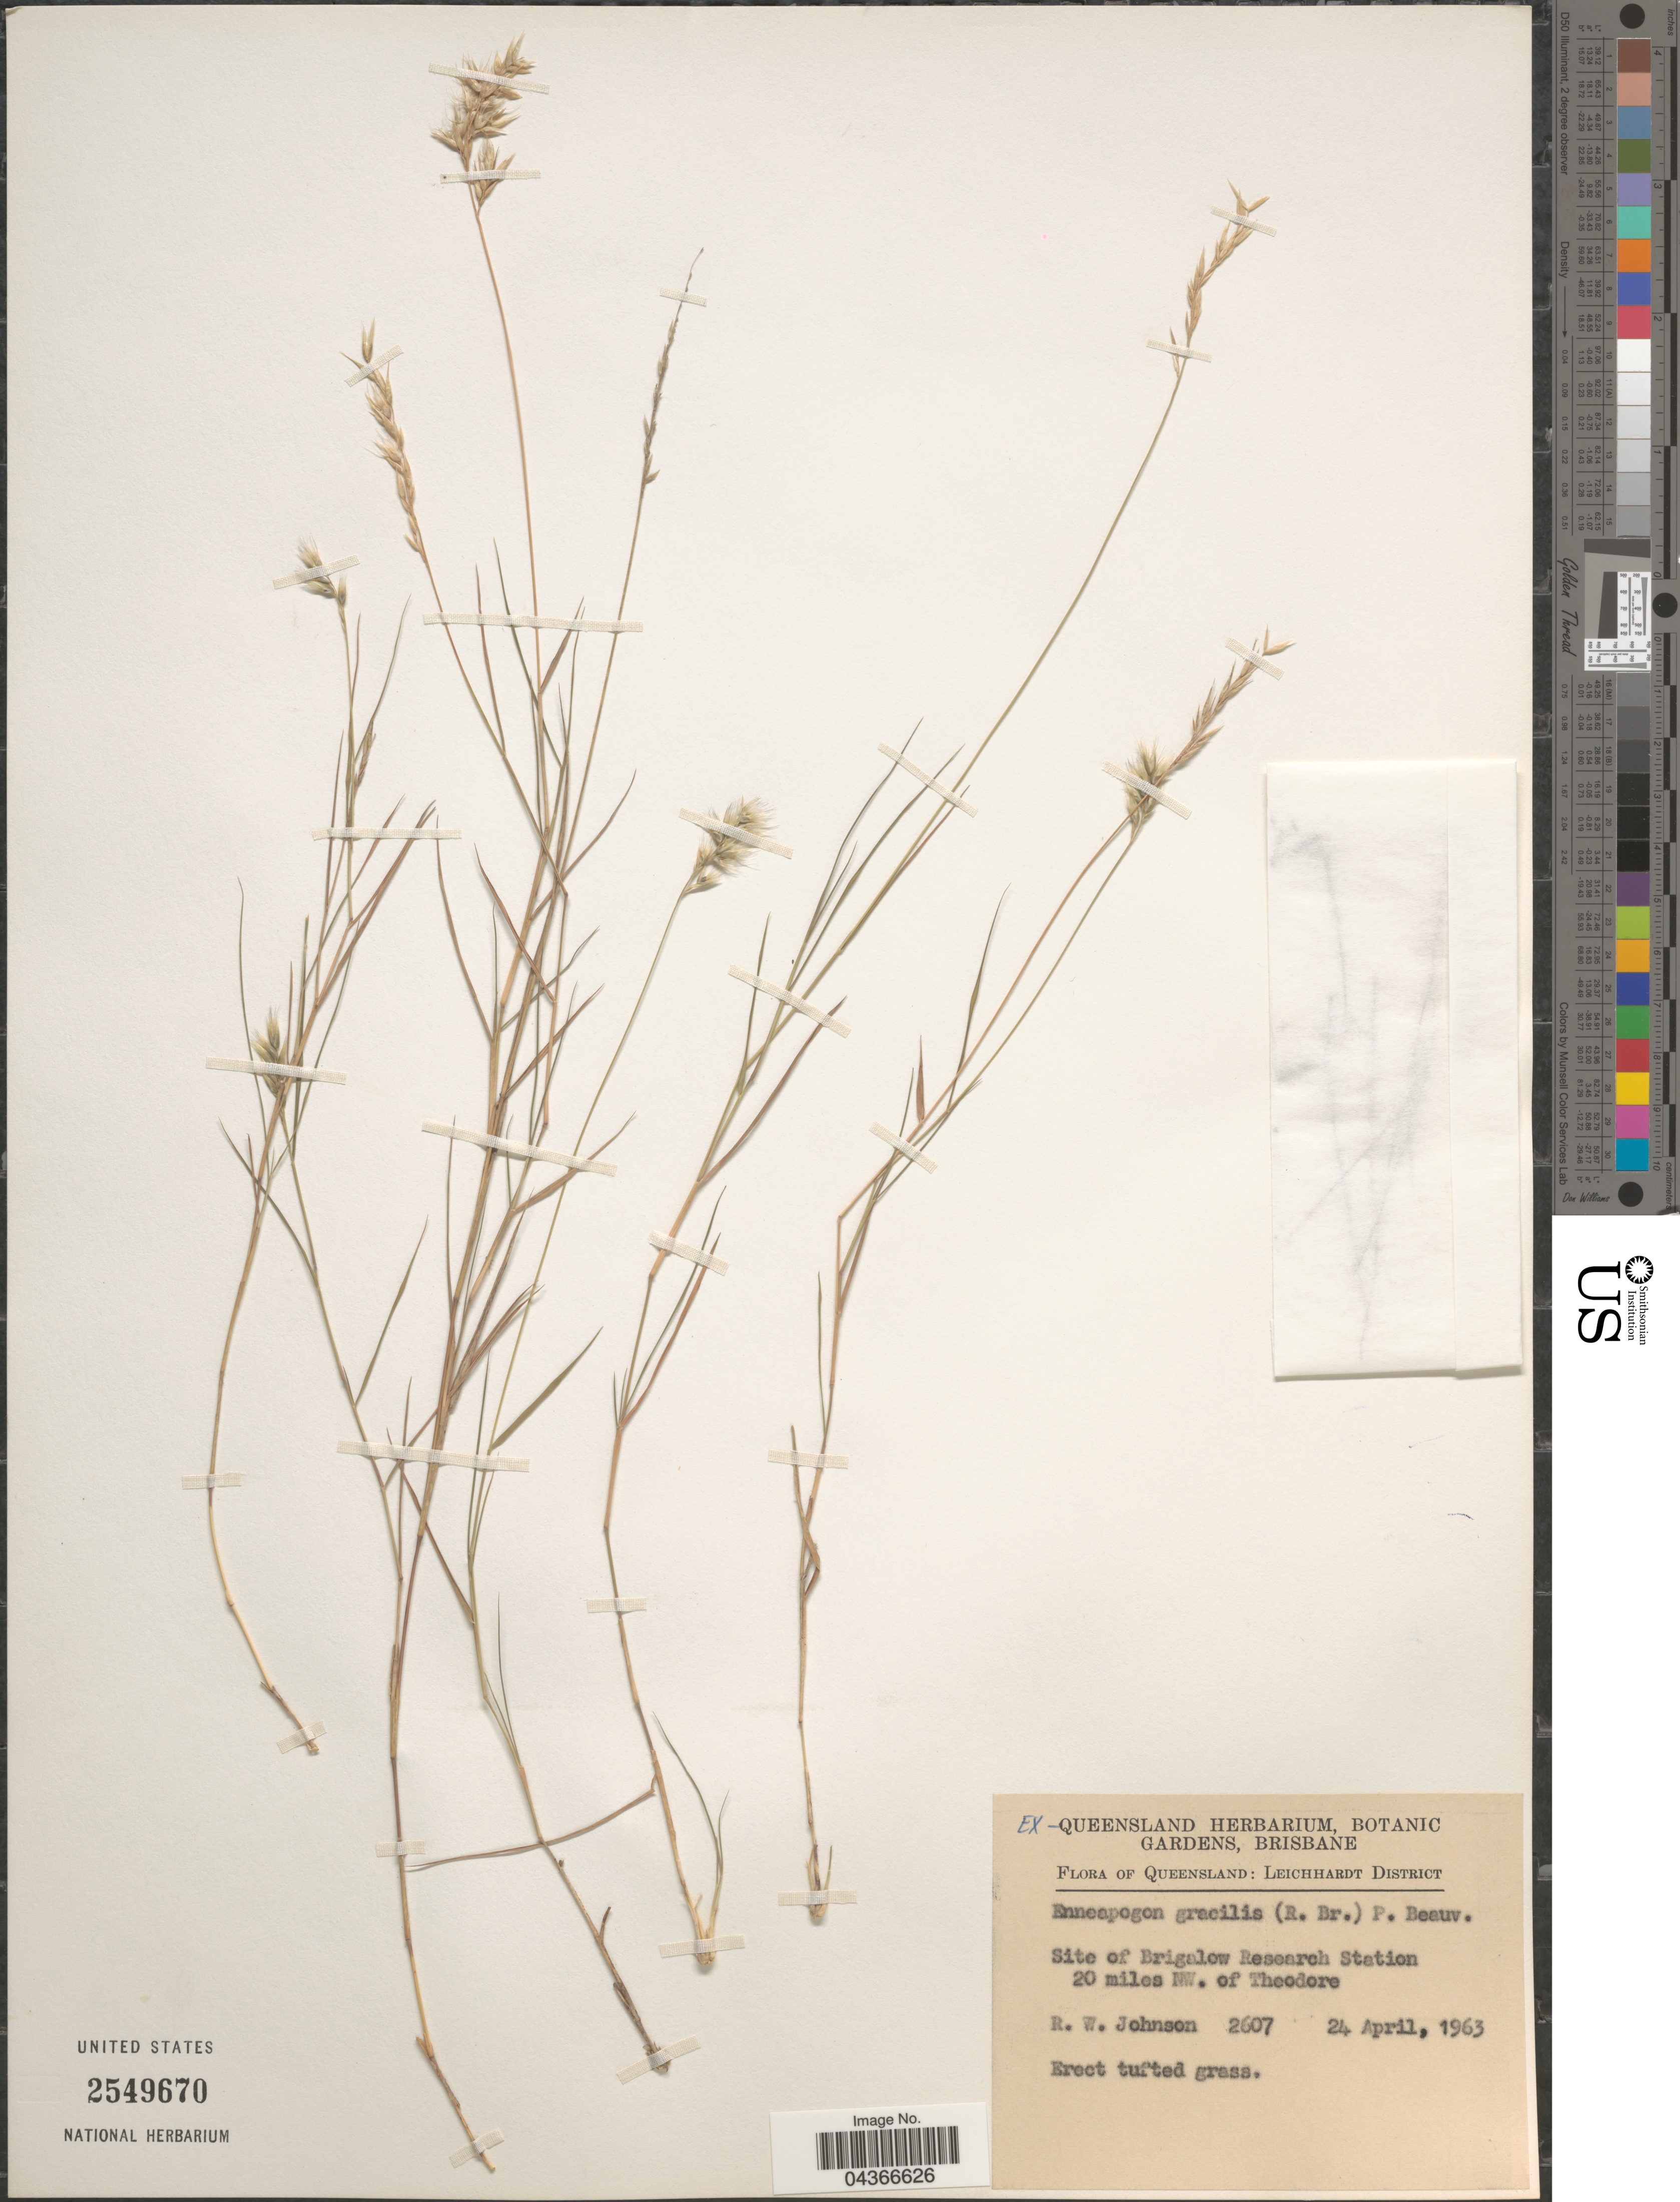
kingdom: Plantae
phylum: Tracheophyta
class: Liliopsida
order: Poales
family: Poaceae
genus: Enneapogon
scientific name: Enneapogon gracilis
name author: (R. Br.) P. Beauv.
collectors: R. W. Johnson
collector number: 2607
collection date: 1963-04-24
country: Australia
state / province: Queensland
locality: Leichhardt District. Site of Brigalow Research Station 20 miles NW. of Theodore.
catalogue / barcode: US 2549670